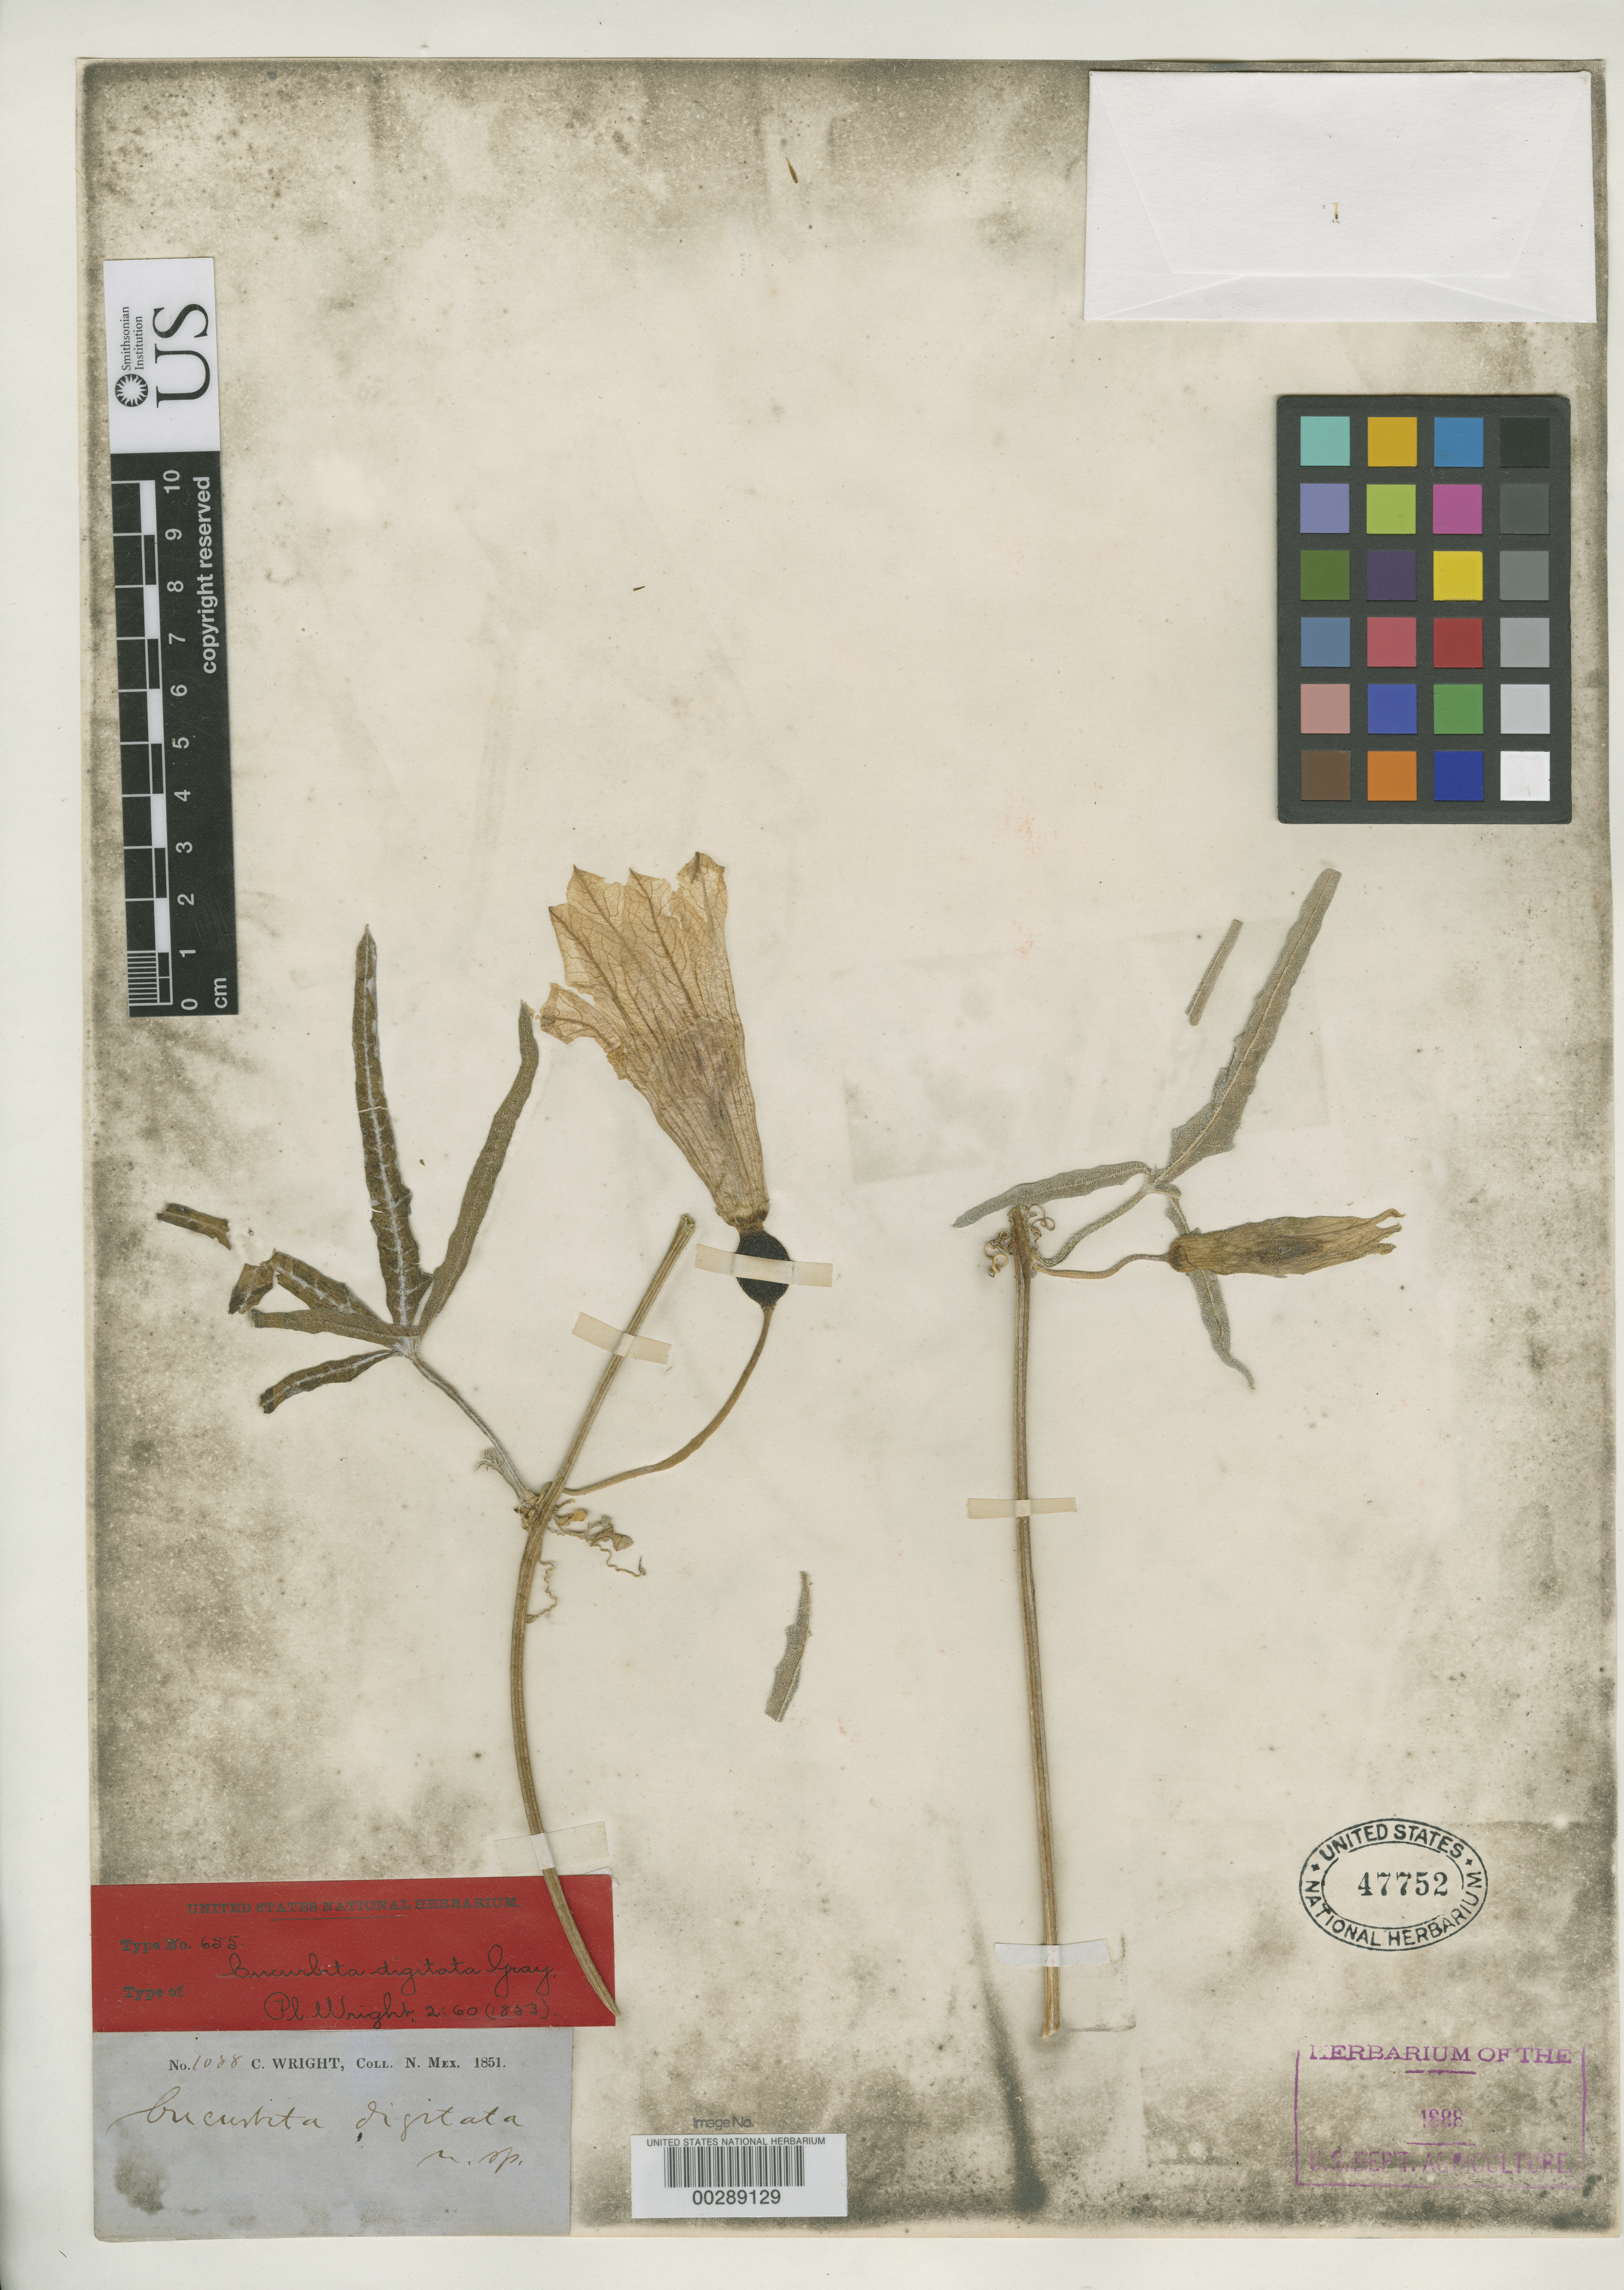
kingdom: Plantae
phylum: Tracheophyta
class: Magnoliopsida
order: Cucurbitales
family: Cucurbitaceae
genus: Cucurbita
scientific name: Cucurbita digitata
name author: A. Gray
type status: Type Collection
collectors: C. Wright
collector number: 1088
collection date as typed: Aug 1851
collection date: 1851-08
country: United States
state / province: New Mexico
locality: Conde's Camp.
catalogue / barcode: US 47752